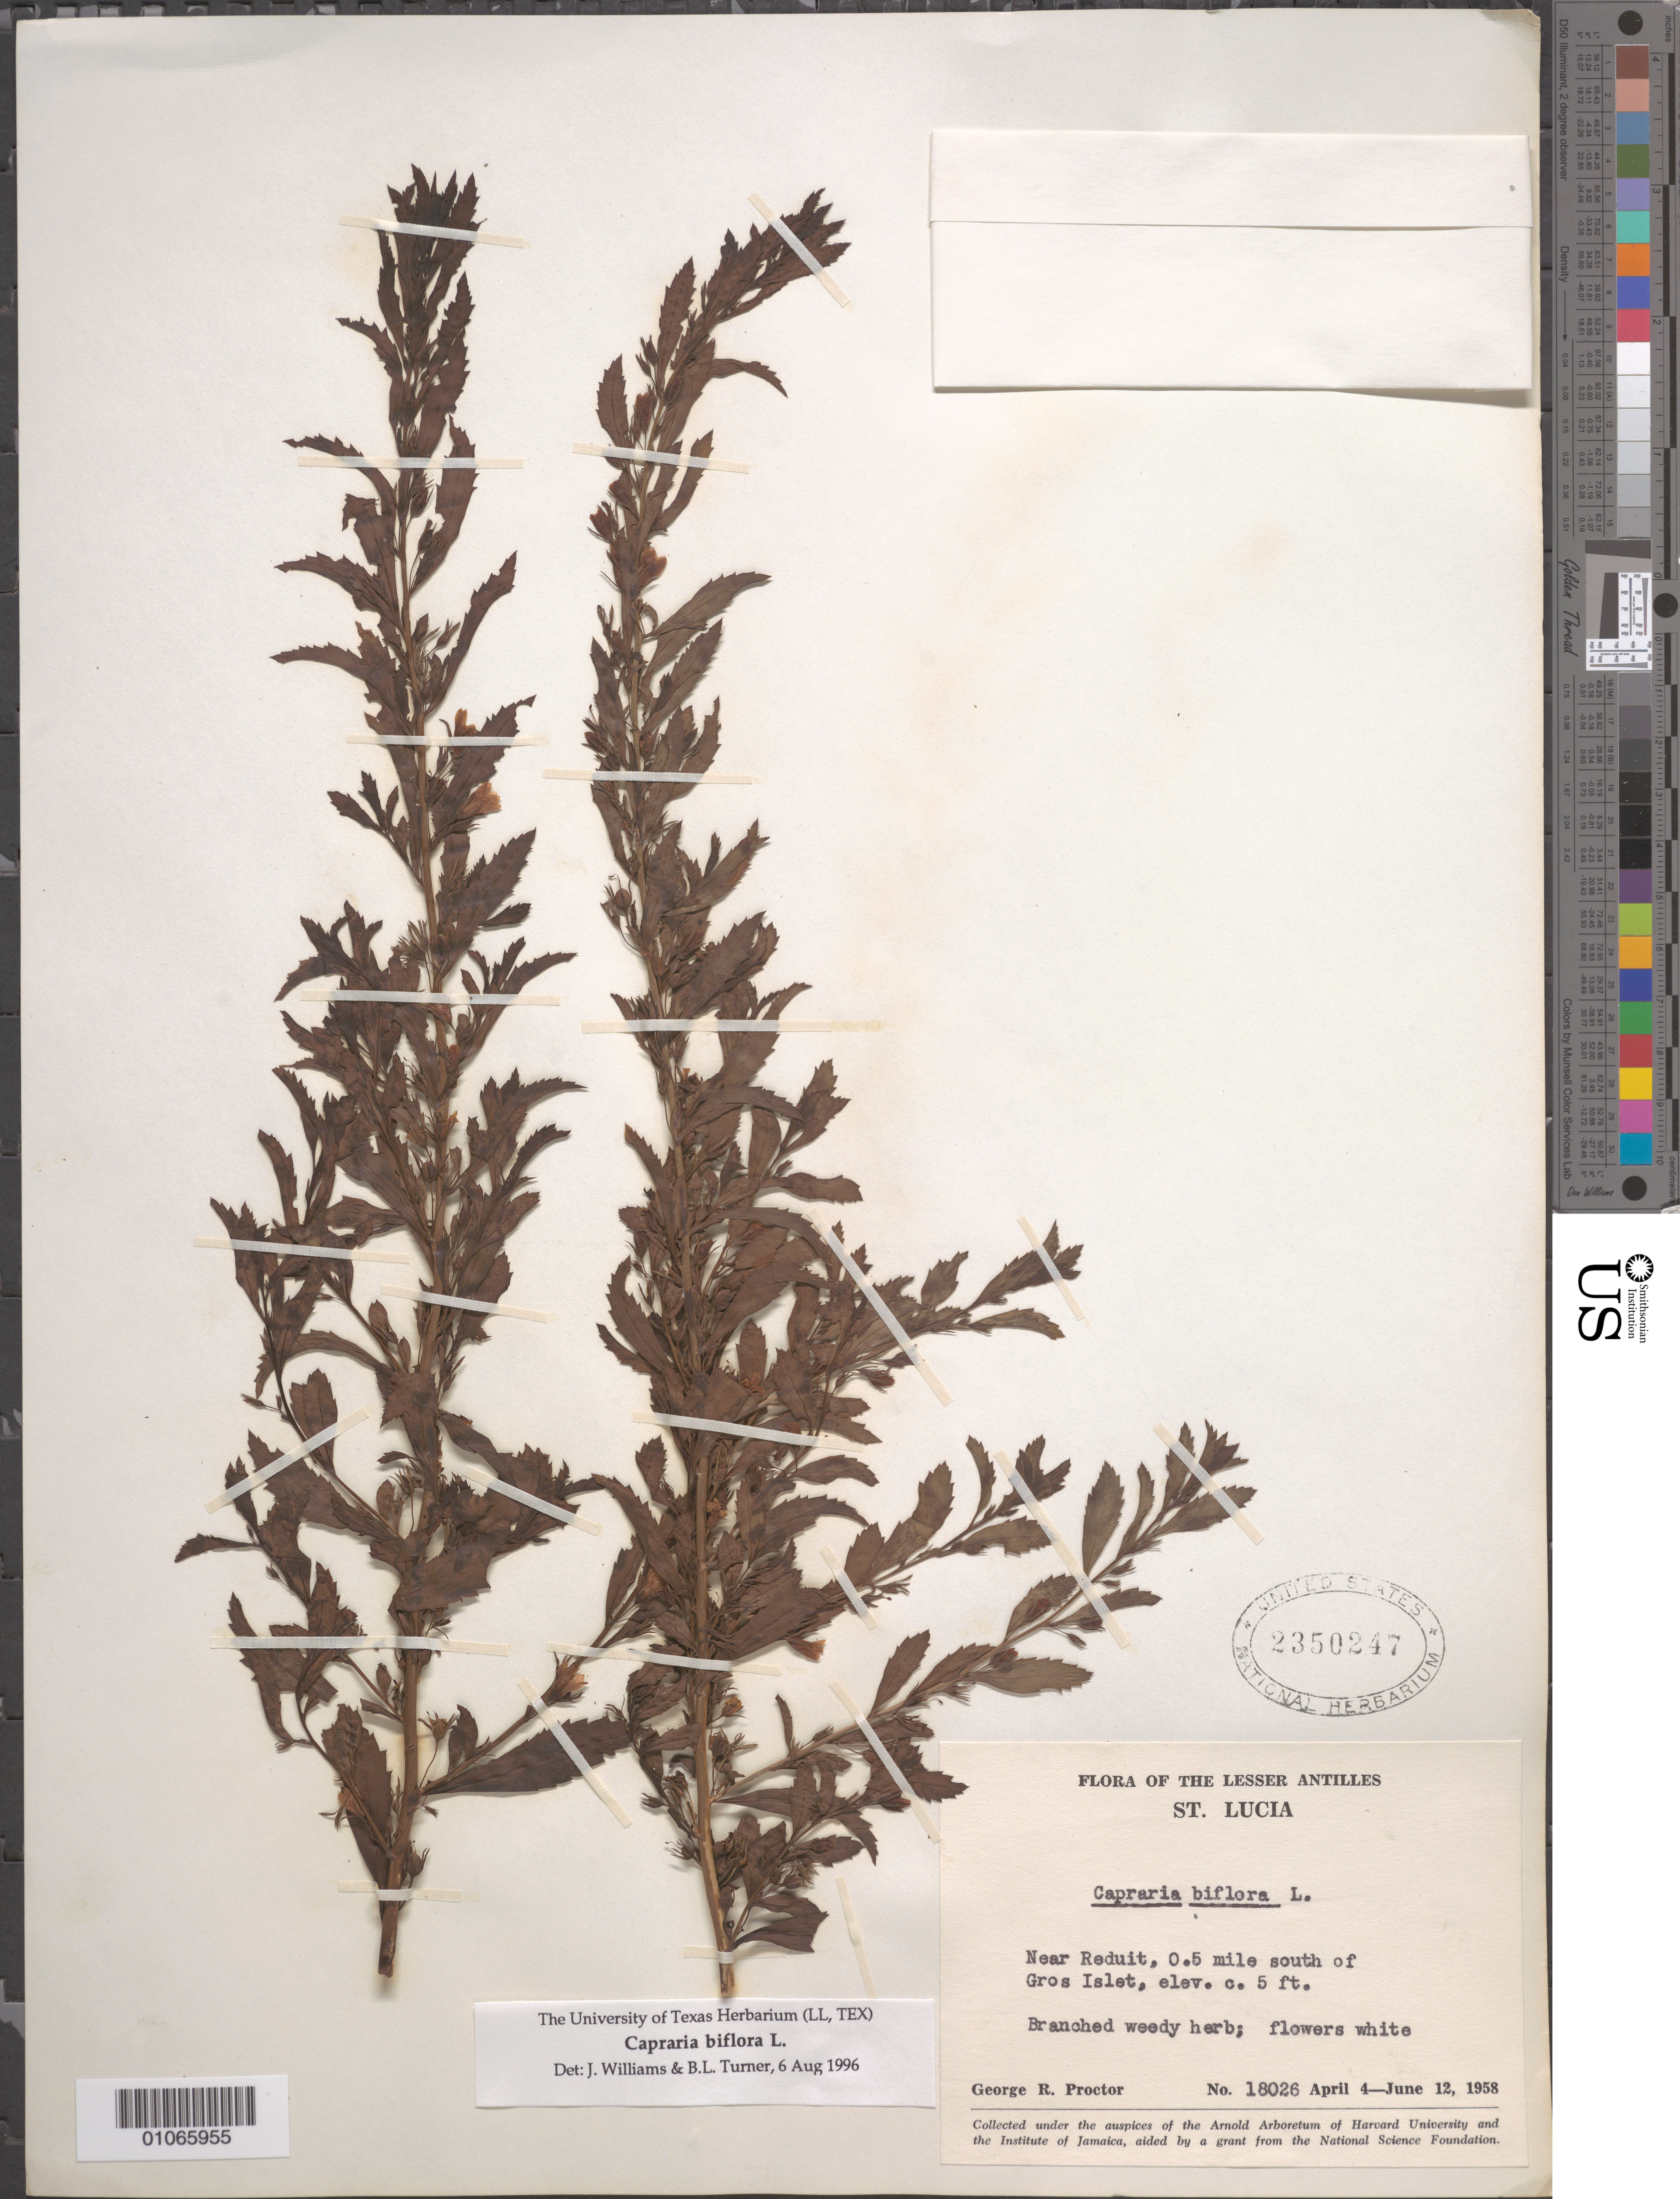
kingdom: Plantae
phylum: Tracheophyta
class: Magnoliopsida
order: Lamiales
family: Scrophulariaceae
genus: Capraria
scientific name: Capraria biflora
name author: L.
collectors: G. R. Proctor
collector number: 18026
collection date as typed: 04 Apr 1958 to 12 Jun 1958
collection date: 1958-04-04/1958-06-12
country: St. Lucia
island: St. Lucia I.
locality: Near Reduit, 0.5 mile south of Gros Islet.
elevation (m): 2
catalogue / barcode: US 2350247